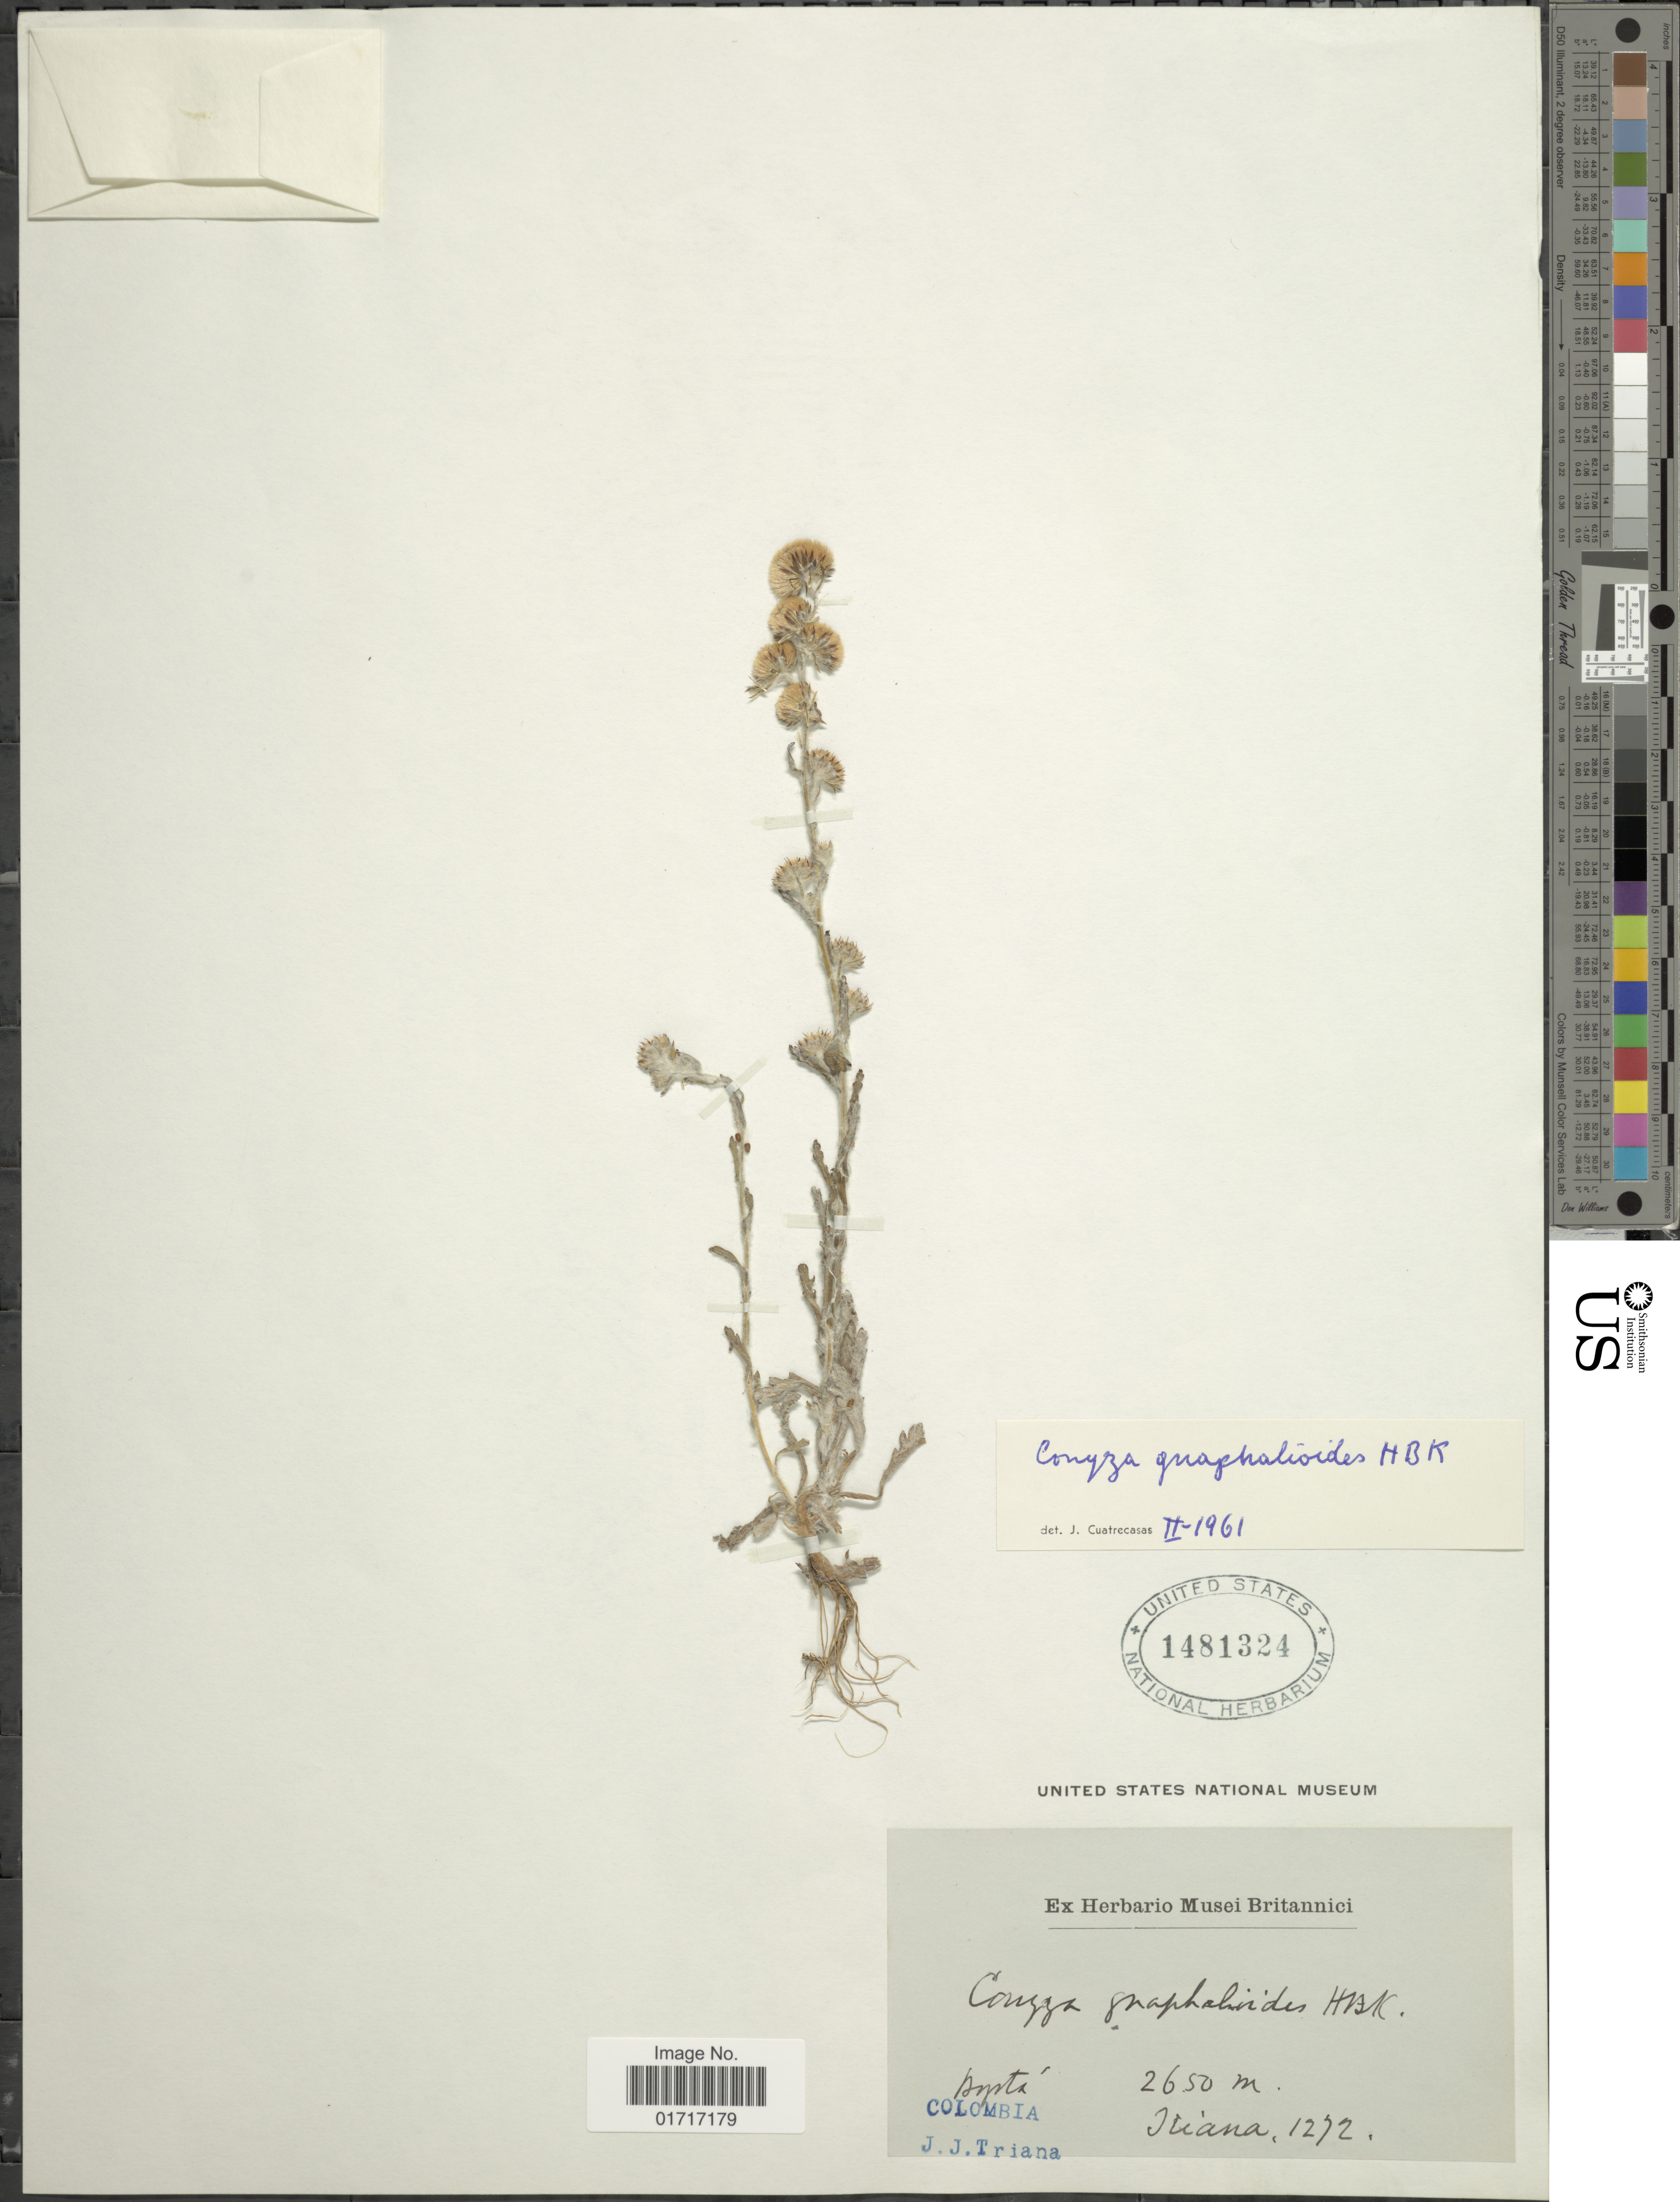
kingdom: Plantae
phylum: Tracheophyta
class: Magnoliopsida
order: Asterales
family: Asteraceae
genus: Conyza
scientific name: Conyza gnaphalioides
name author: Kunth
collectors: J. J. Triana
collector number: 1272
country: Colombia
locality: Colombia. Bogota.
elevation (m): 2650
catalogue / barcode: US 1481324